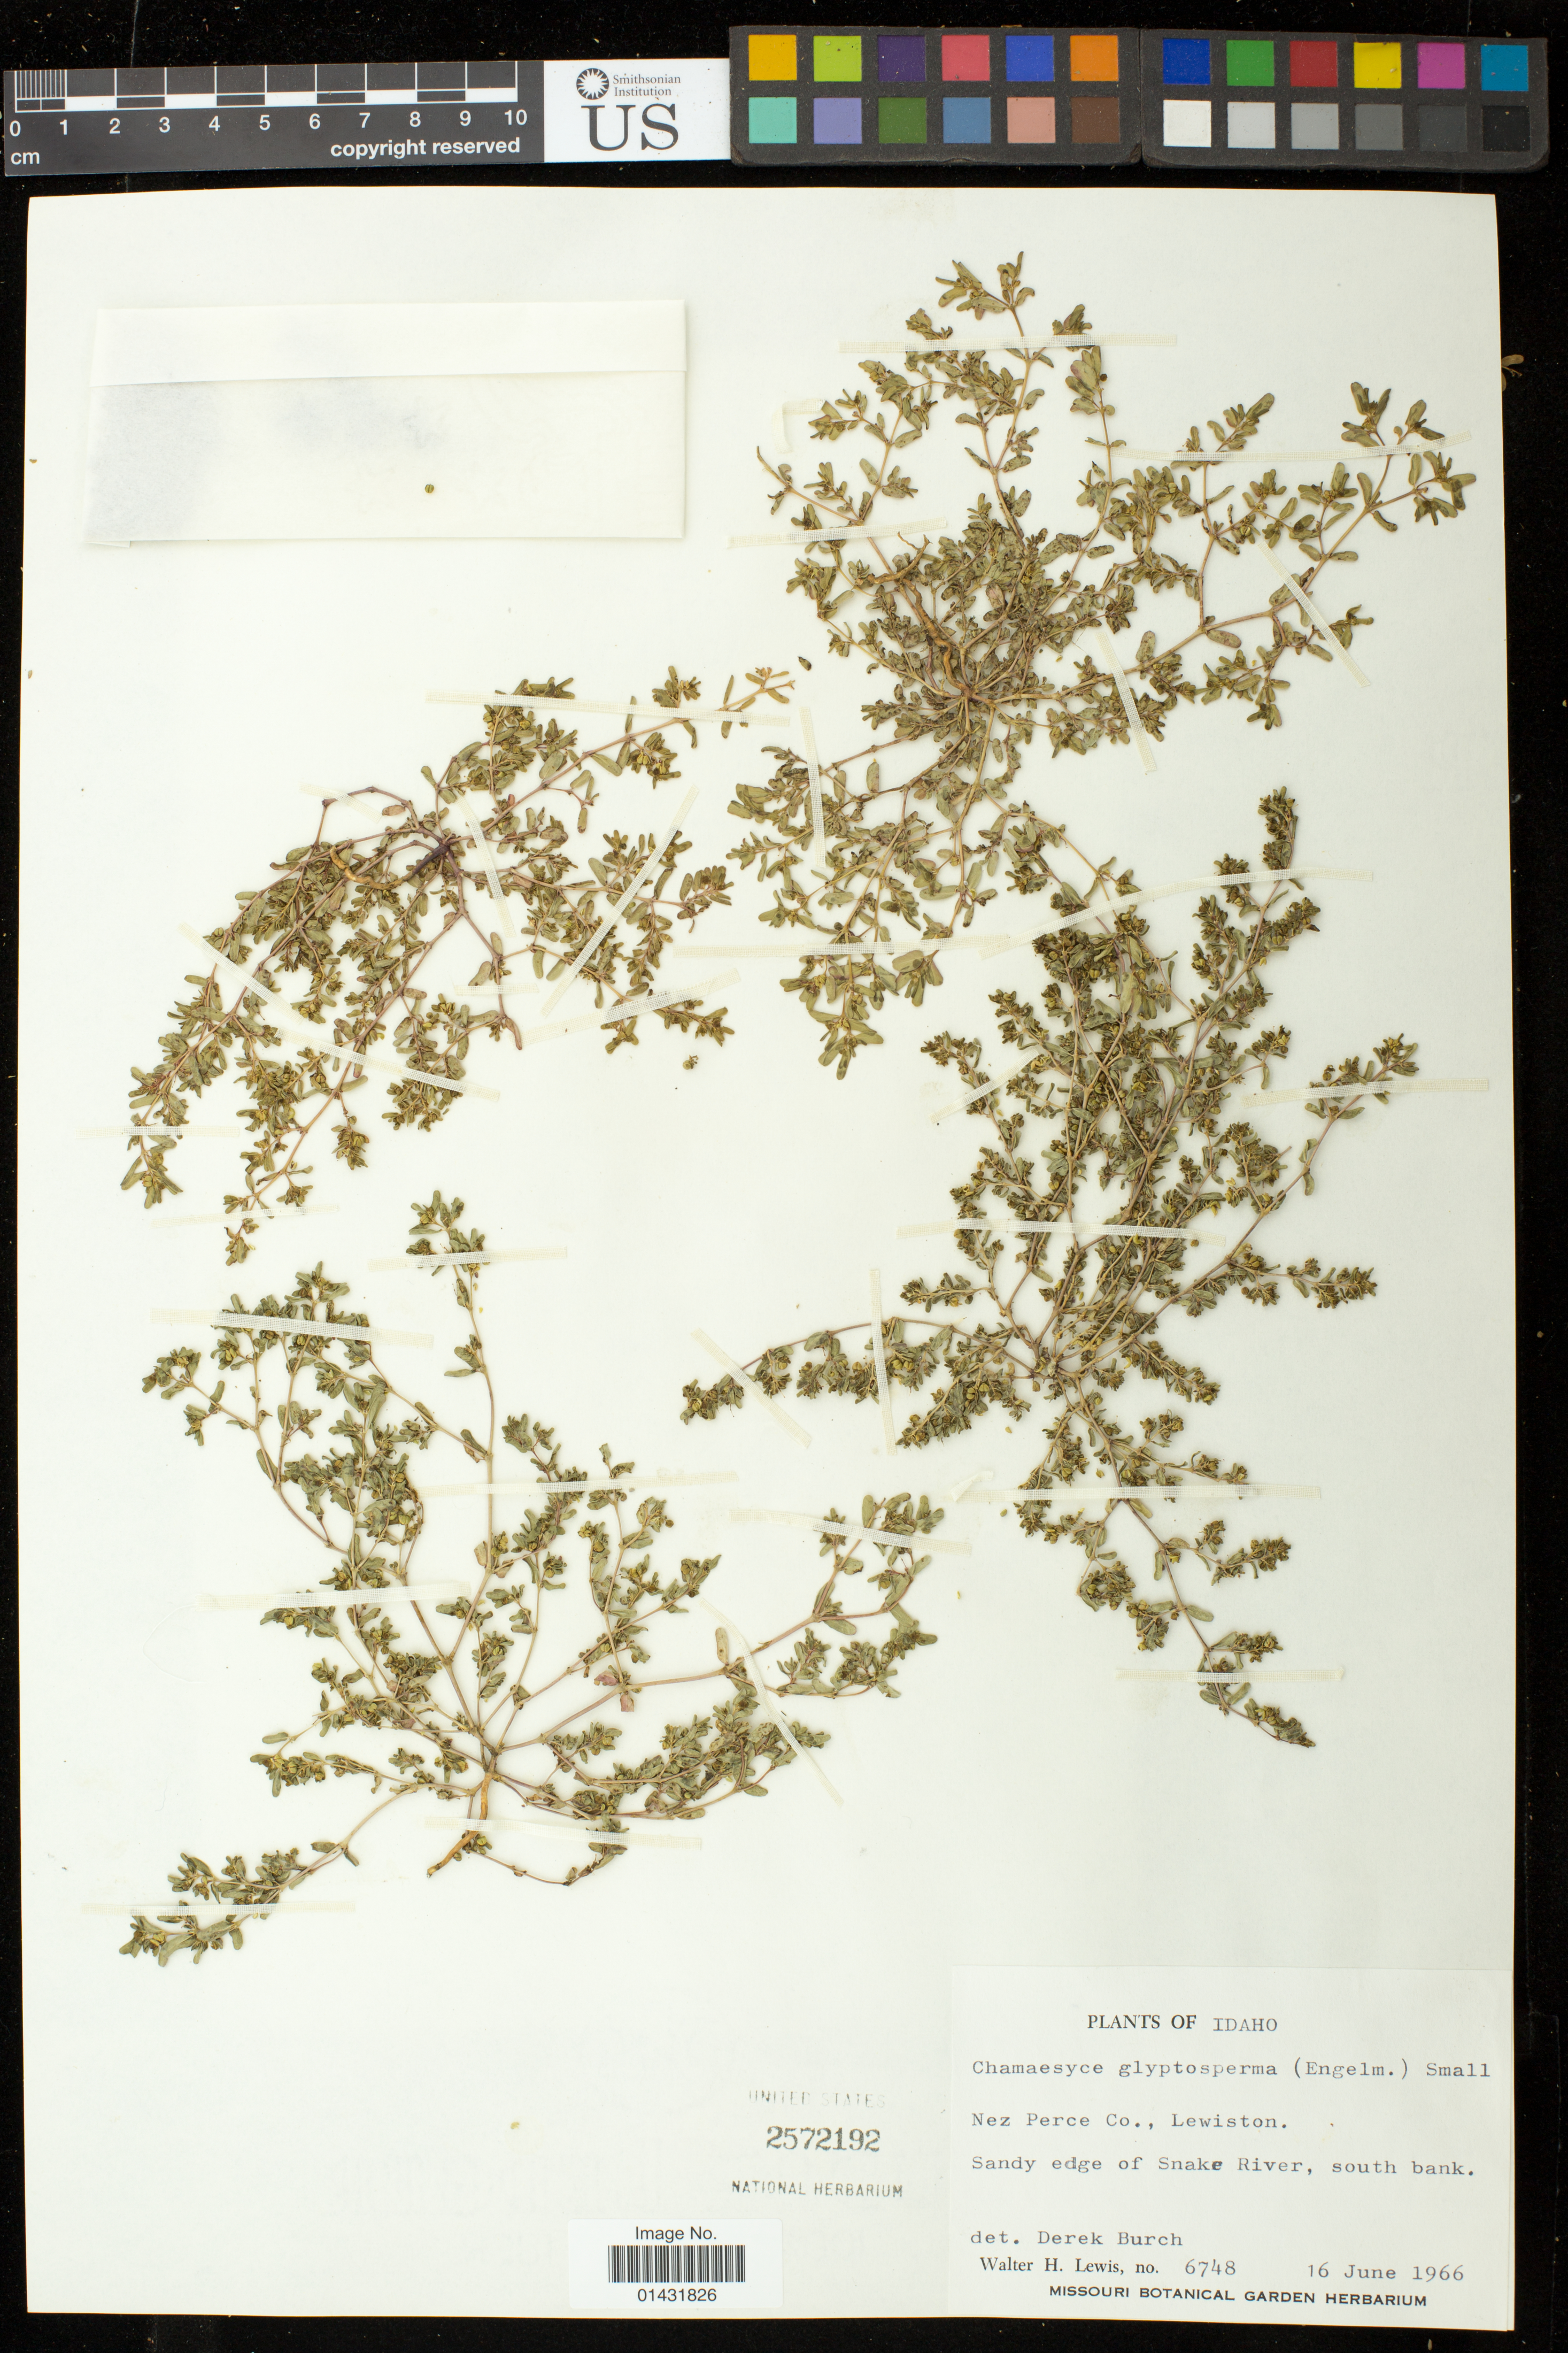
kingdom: Plantae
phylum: Tracheophyta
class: Magnoliopsida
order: Malpighiales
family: Euphorbiaceae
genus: Euphorbia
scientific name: Euphorbia glyptosperma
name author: Engelm.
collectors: W. H. Lewis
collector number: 6748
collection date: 1966-06-16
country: United States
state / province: Idaho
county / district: Nez Perce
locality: Lewiston; Sandy edge of Snake River, south bank.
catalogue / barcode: US 2572192